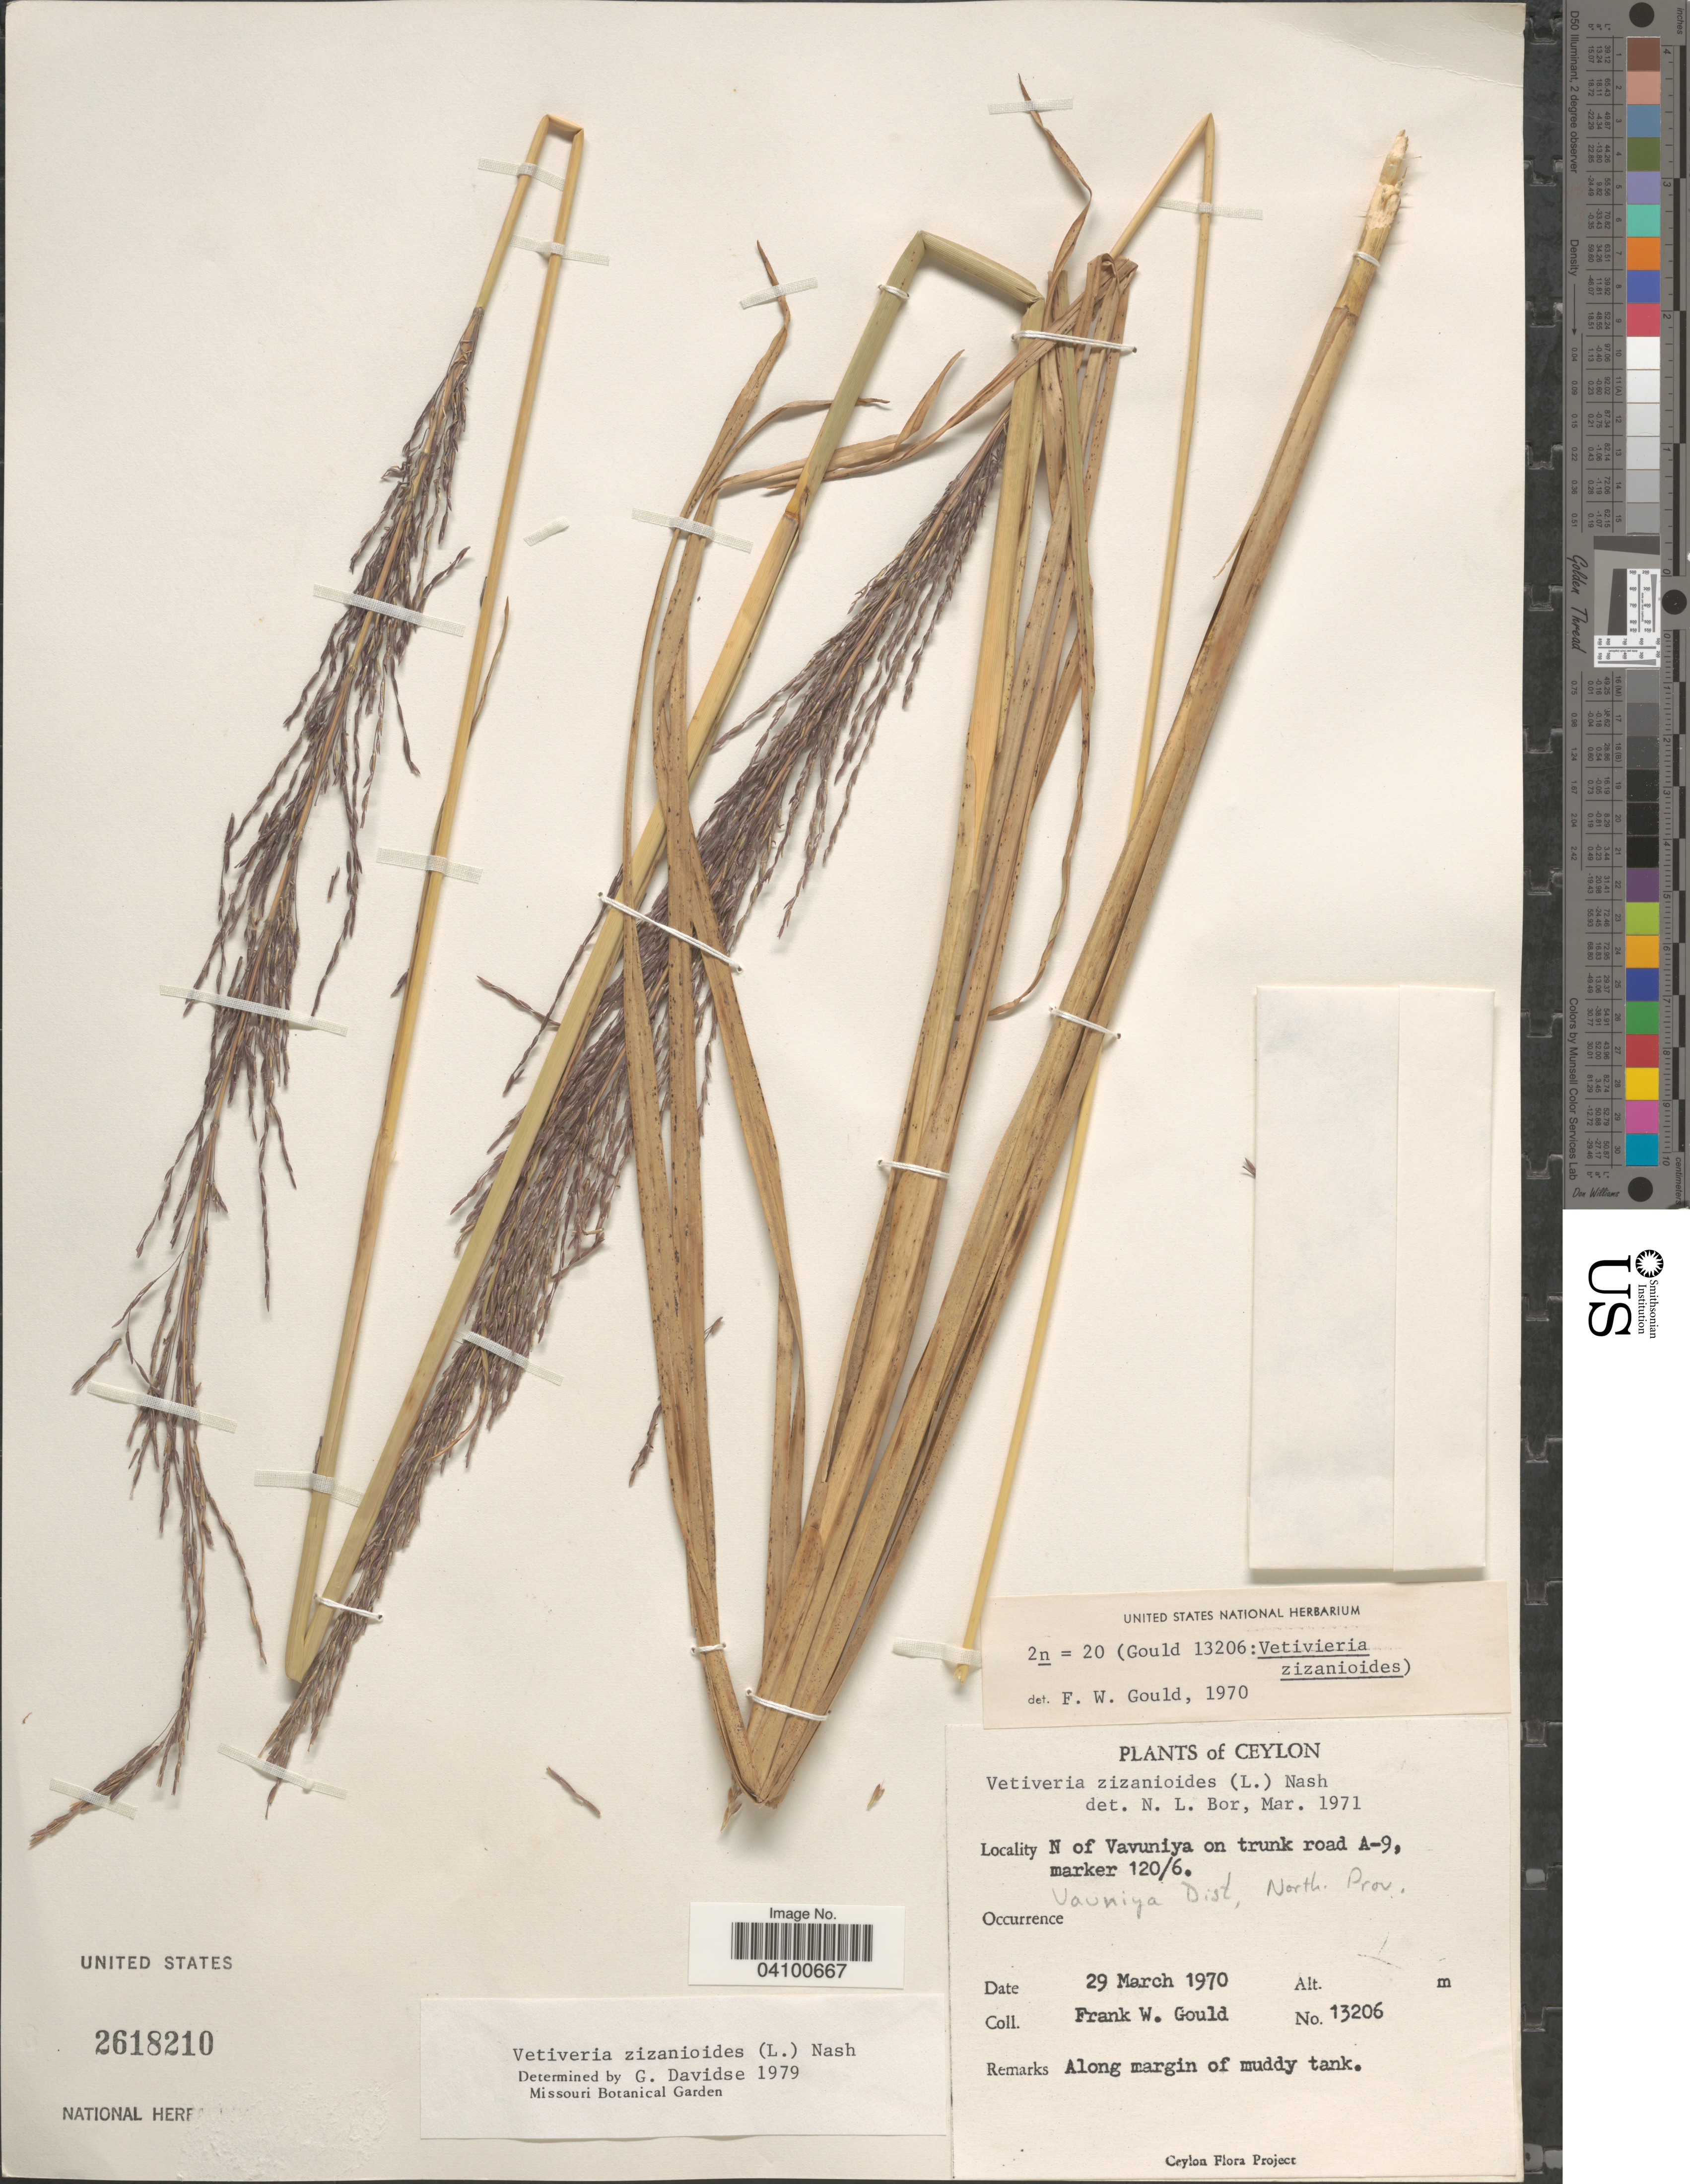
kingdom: Plantae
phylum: Tracheophyta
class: Liliopsida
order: Poales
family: Poaceae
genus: Chrysopogon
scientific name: Chrysopogon zizanioides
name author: (L.) Roberty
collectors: F. W. Gould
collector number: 13206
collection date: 1970-03-29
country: Sri Lanka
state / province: Northern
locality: Ceylon. N of Vavuniya on trunk road A-9, marker 120/6. Vauniya Dist, North. Prov.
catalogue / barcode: US 2618210